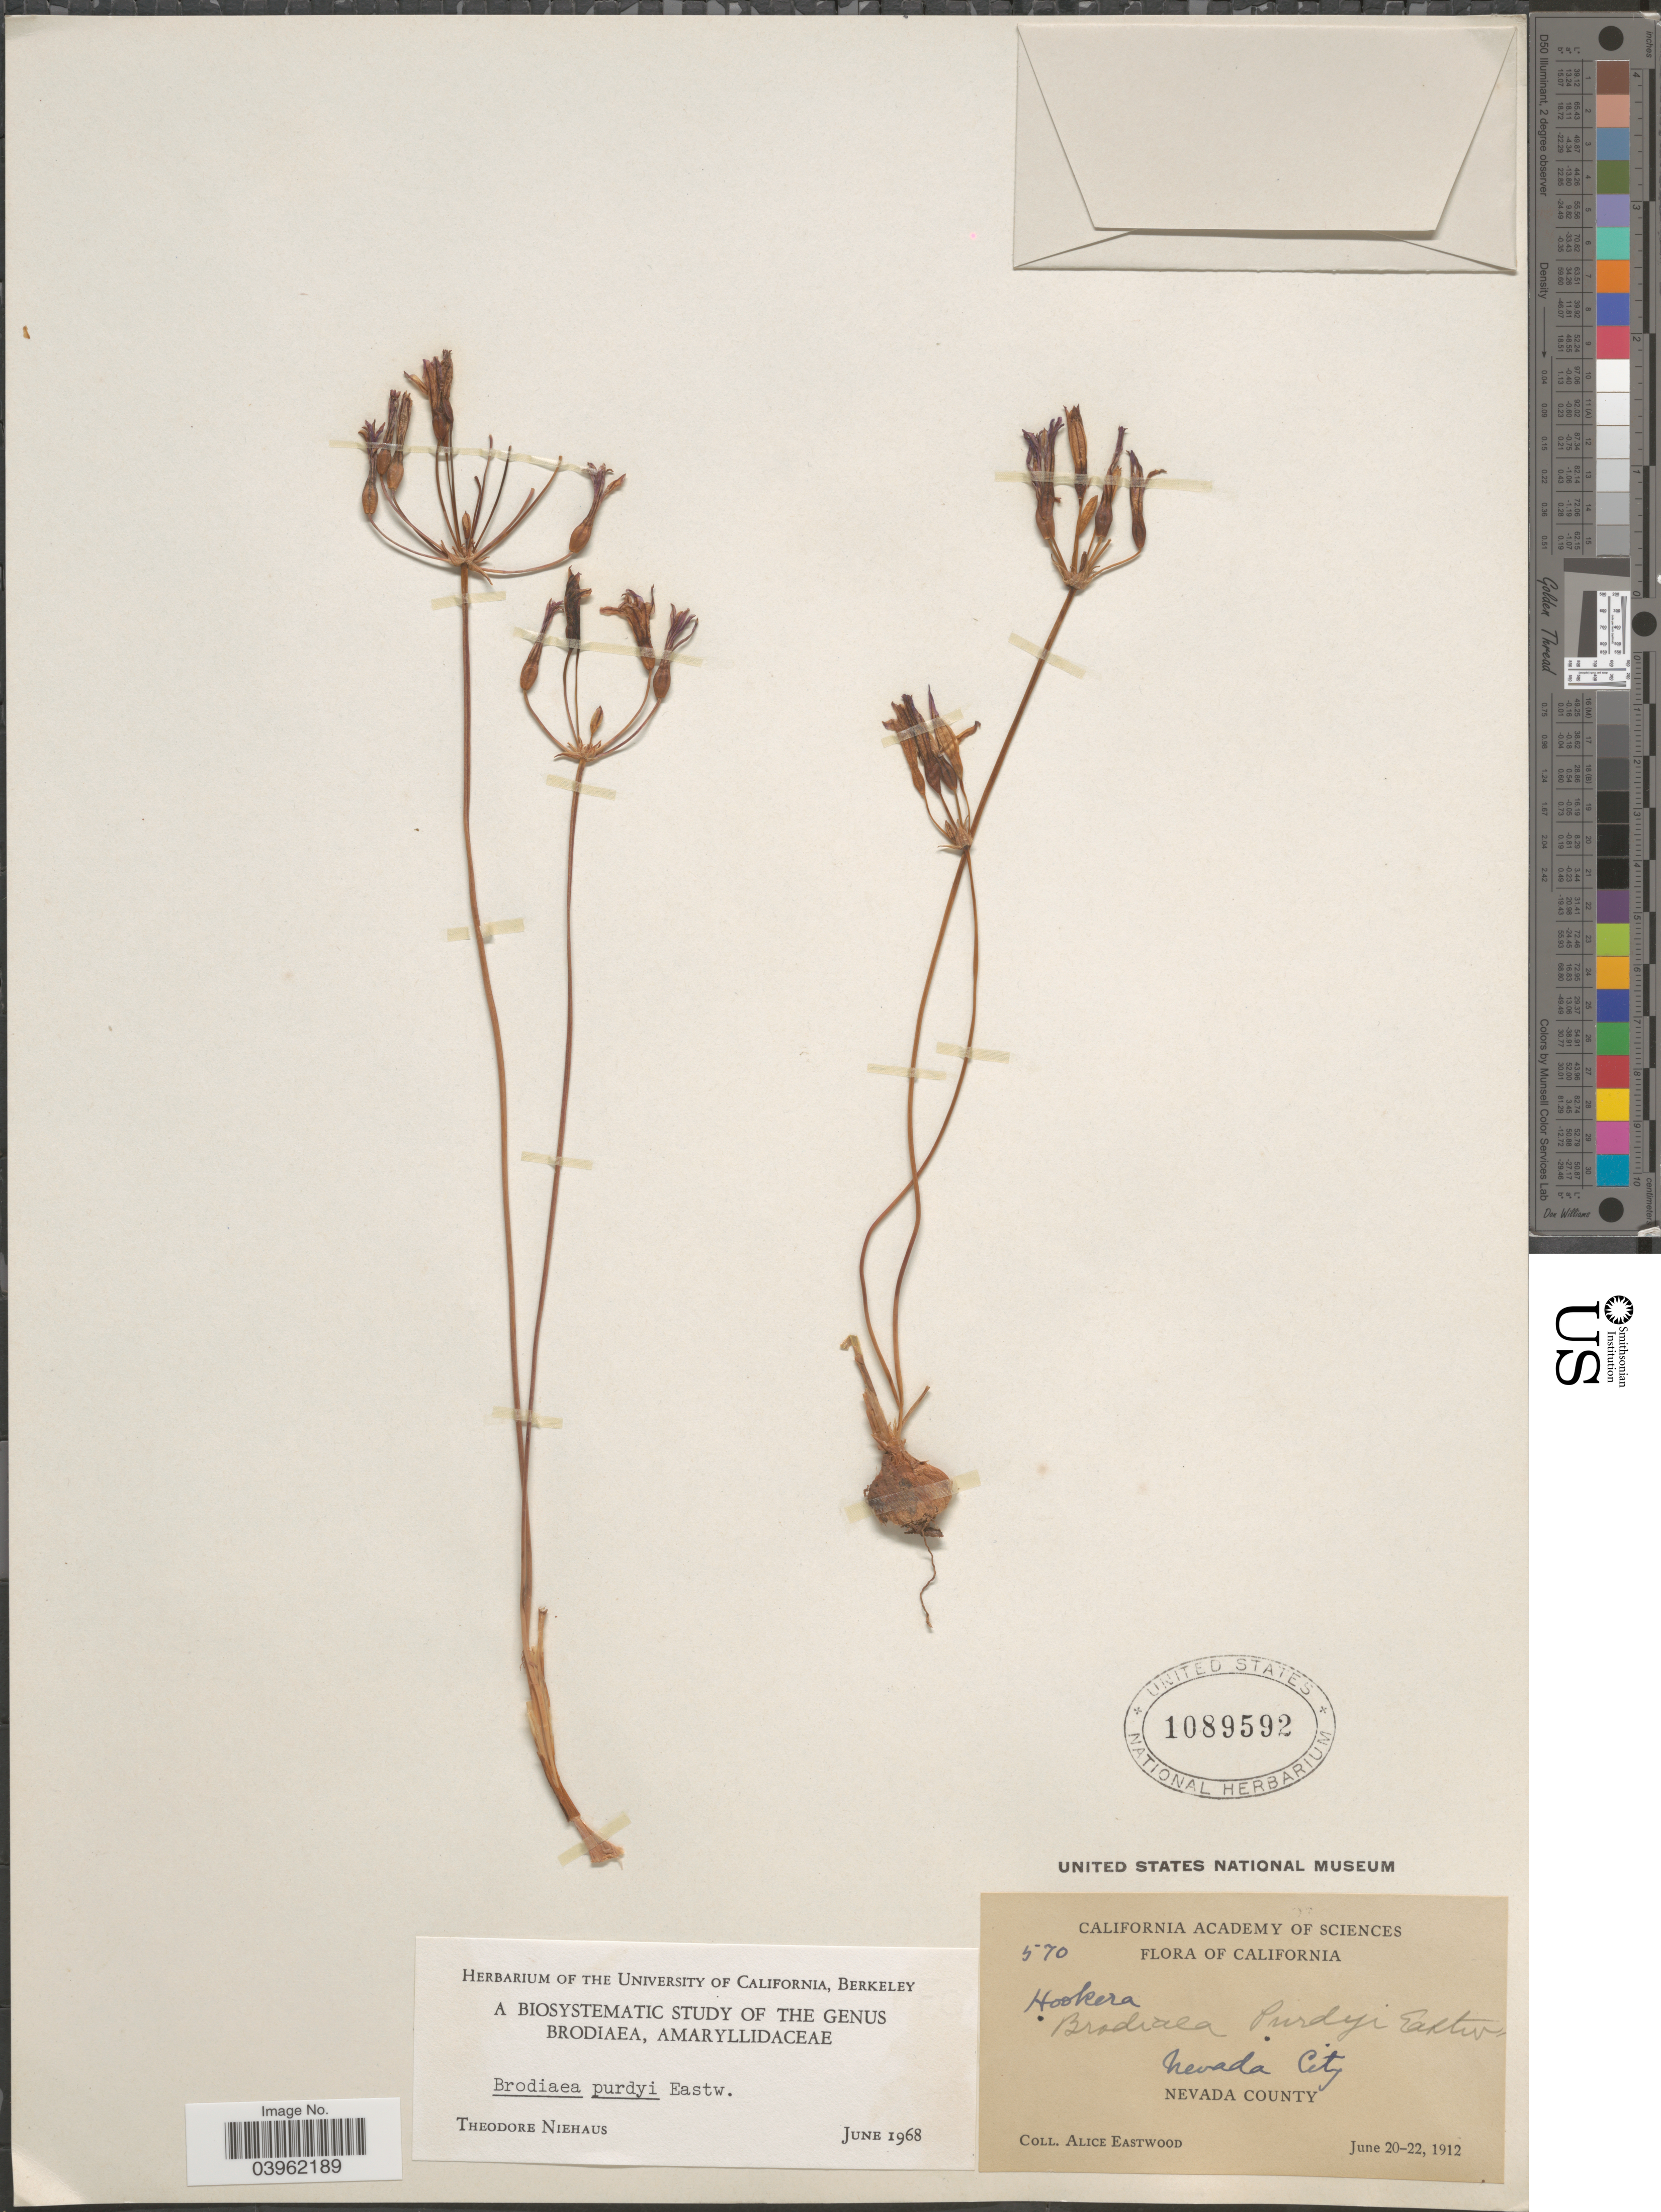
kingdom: Plantae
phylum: Tracheophyta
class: Liliopsida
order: Asparagales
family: Asparagaceae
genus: Brodiaea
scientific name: Brodiaea purdyi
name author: Eastw.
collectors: A. Eastwood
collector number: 570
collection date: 1912-06-20/1912-06-22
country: United States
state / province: California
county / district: Nevada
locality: Nevada City. Nevada County.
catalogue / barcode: US 1089592